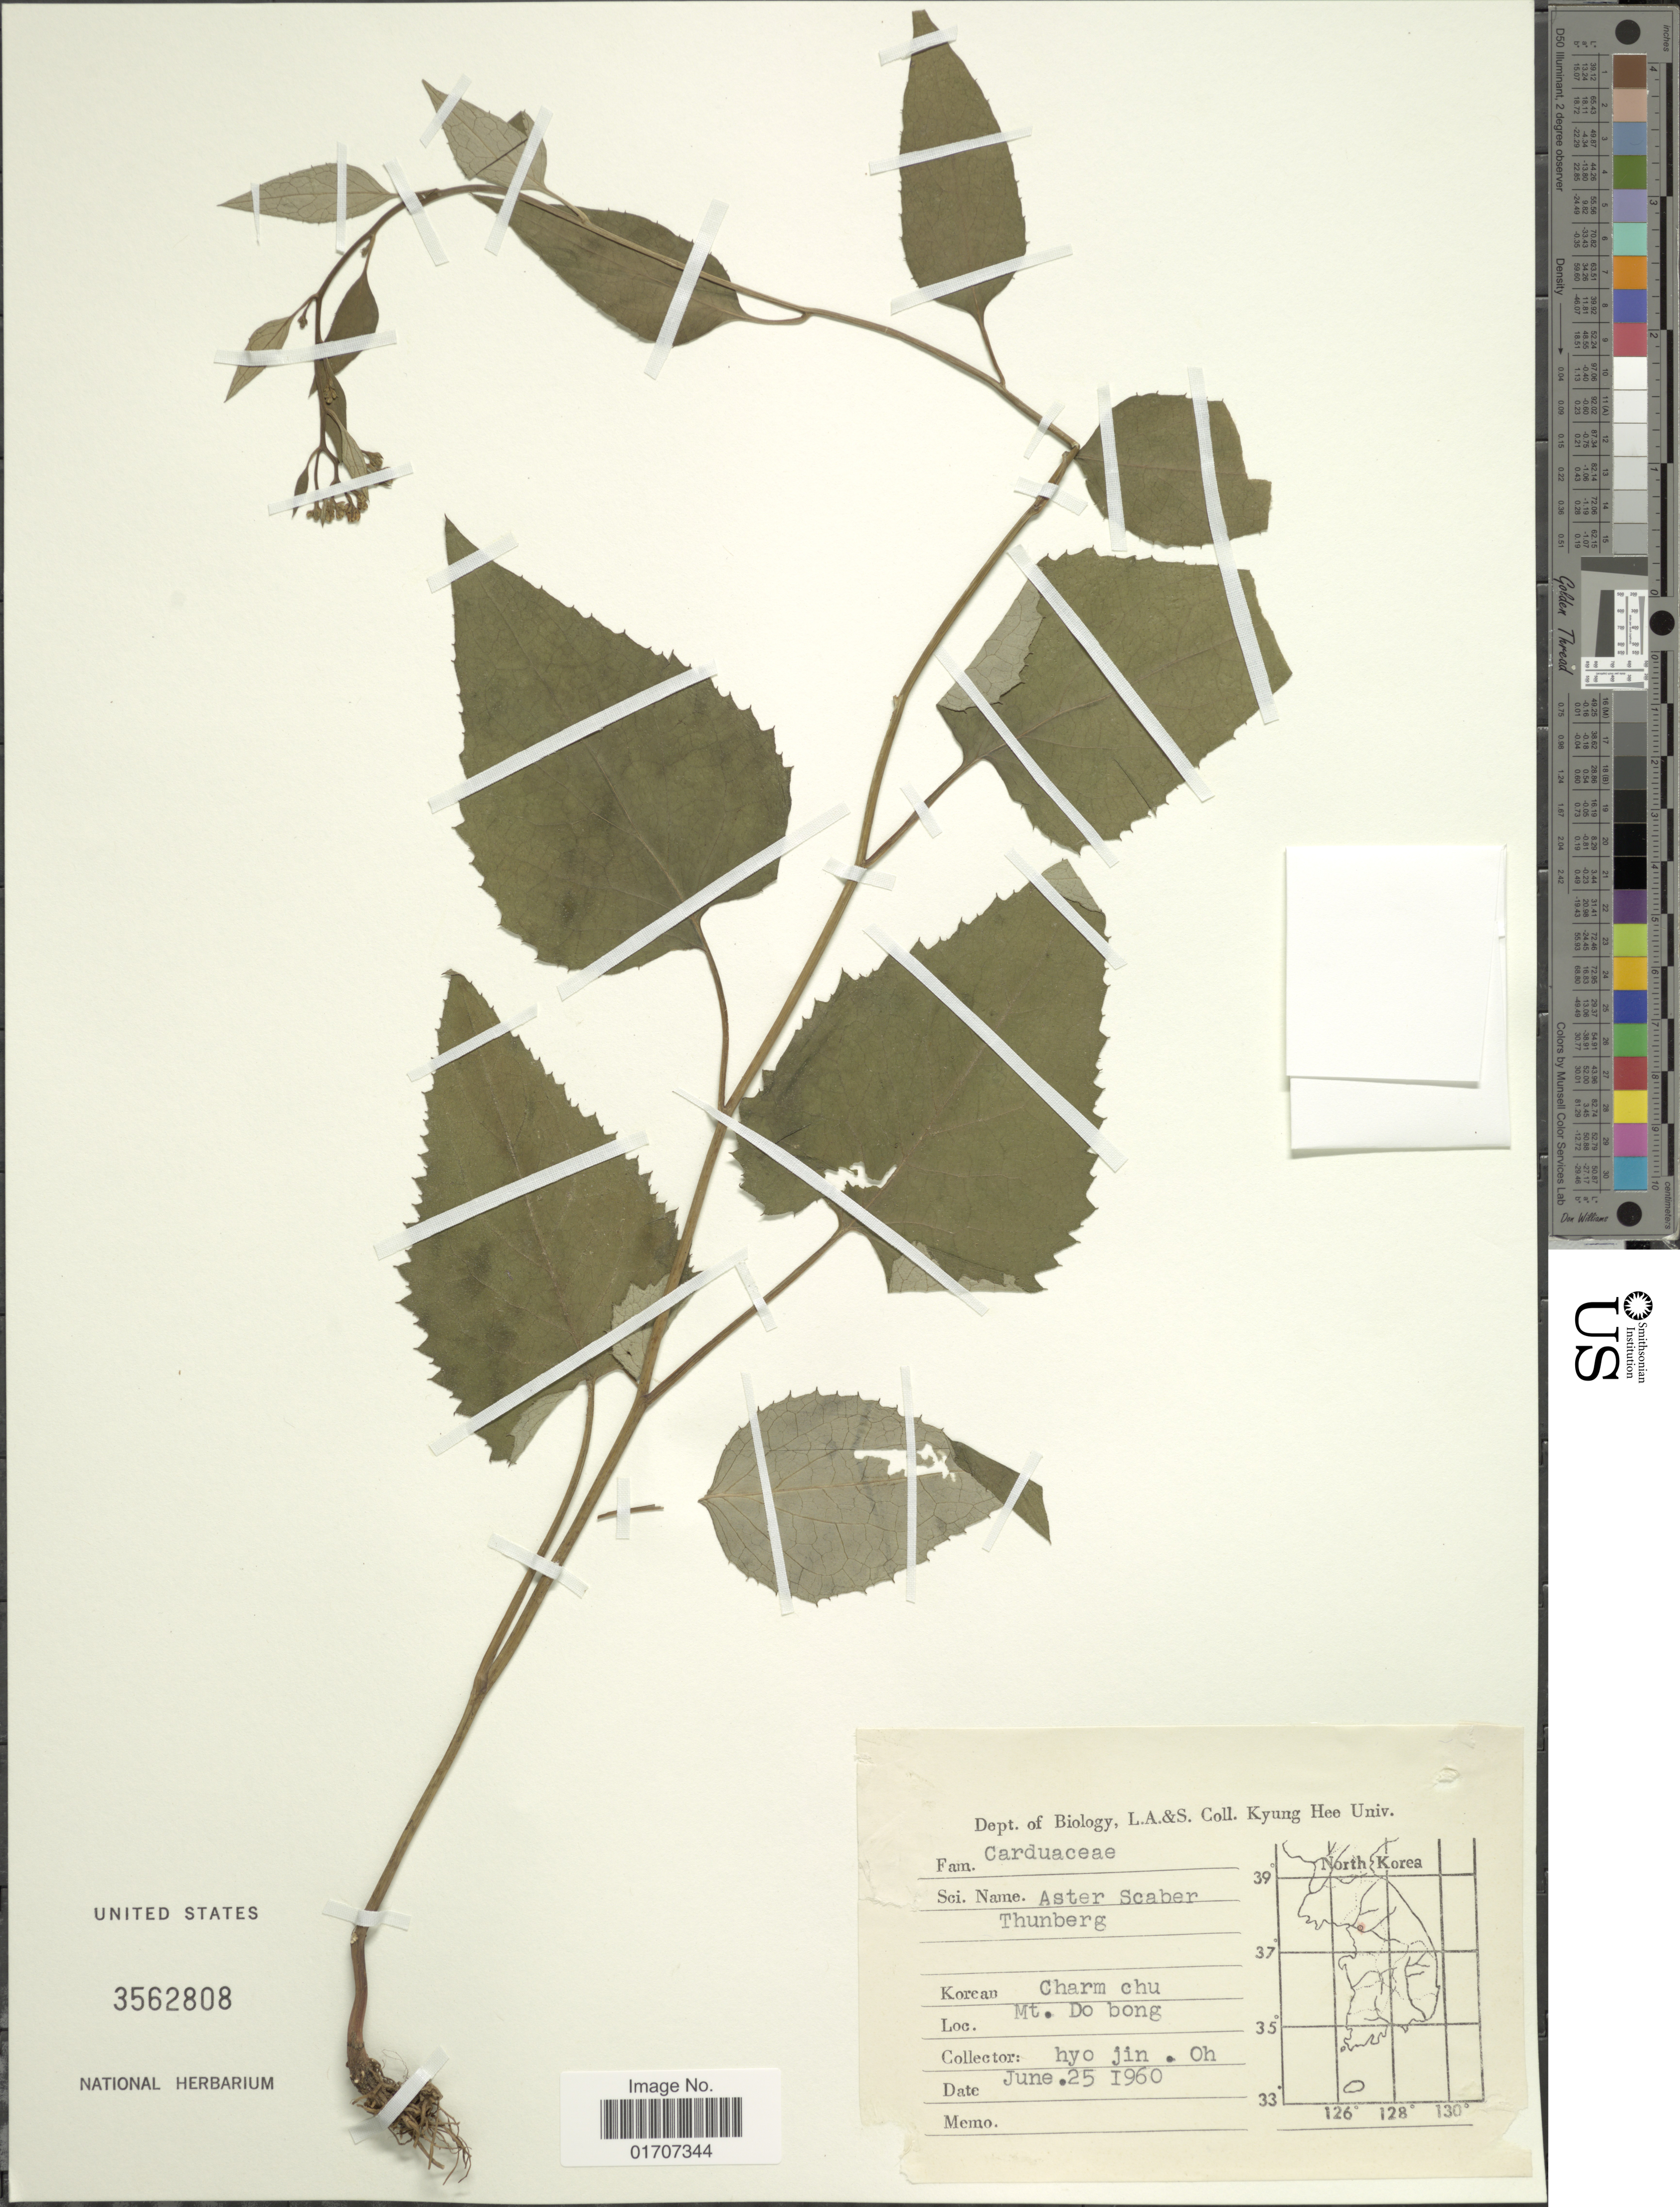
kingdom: Plantae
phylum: Tracheophyta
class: Magnoliopsida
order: Asterales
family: Asteraceae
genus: Doellingeria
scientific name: Doellingeria scabra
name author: (Thunb.) Nees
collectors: O. Hyo Jin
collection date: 1960-06-25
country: South Korea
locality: Mt. Do Bong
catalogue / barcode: US 3562808